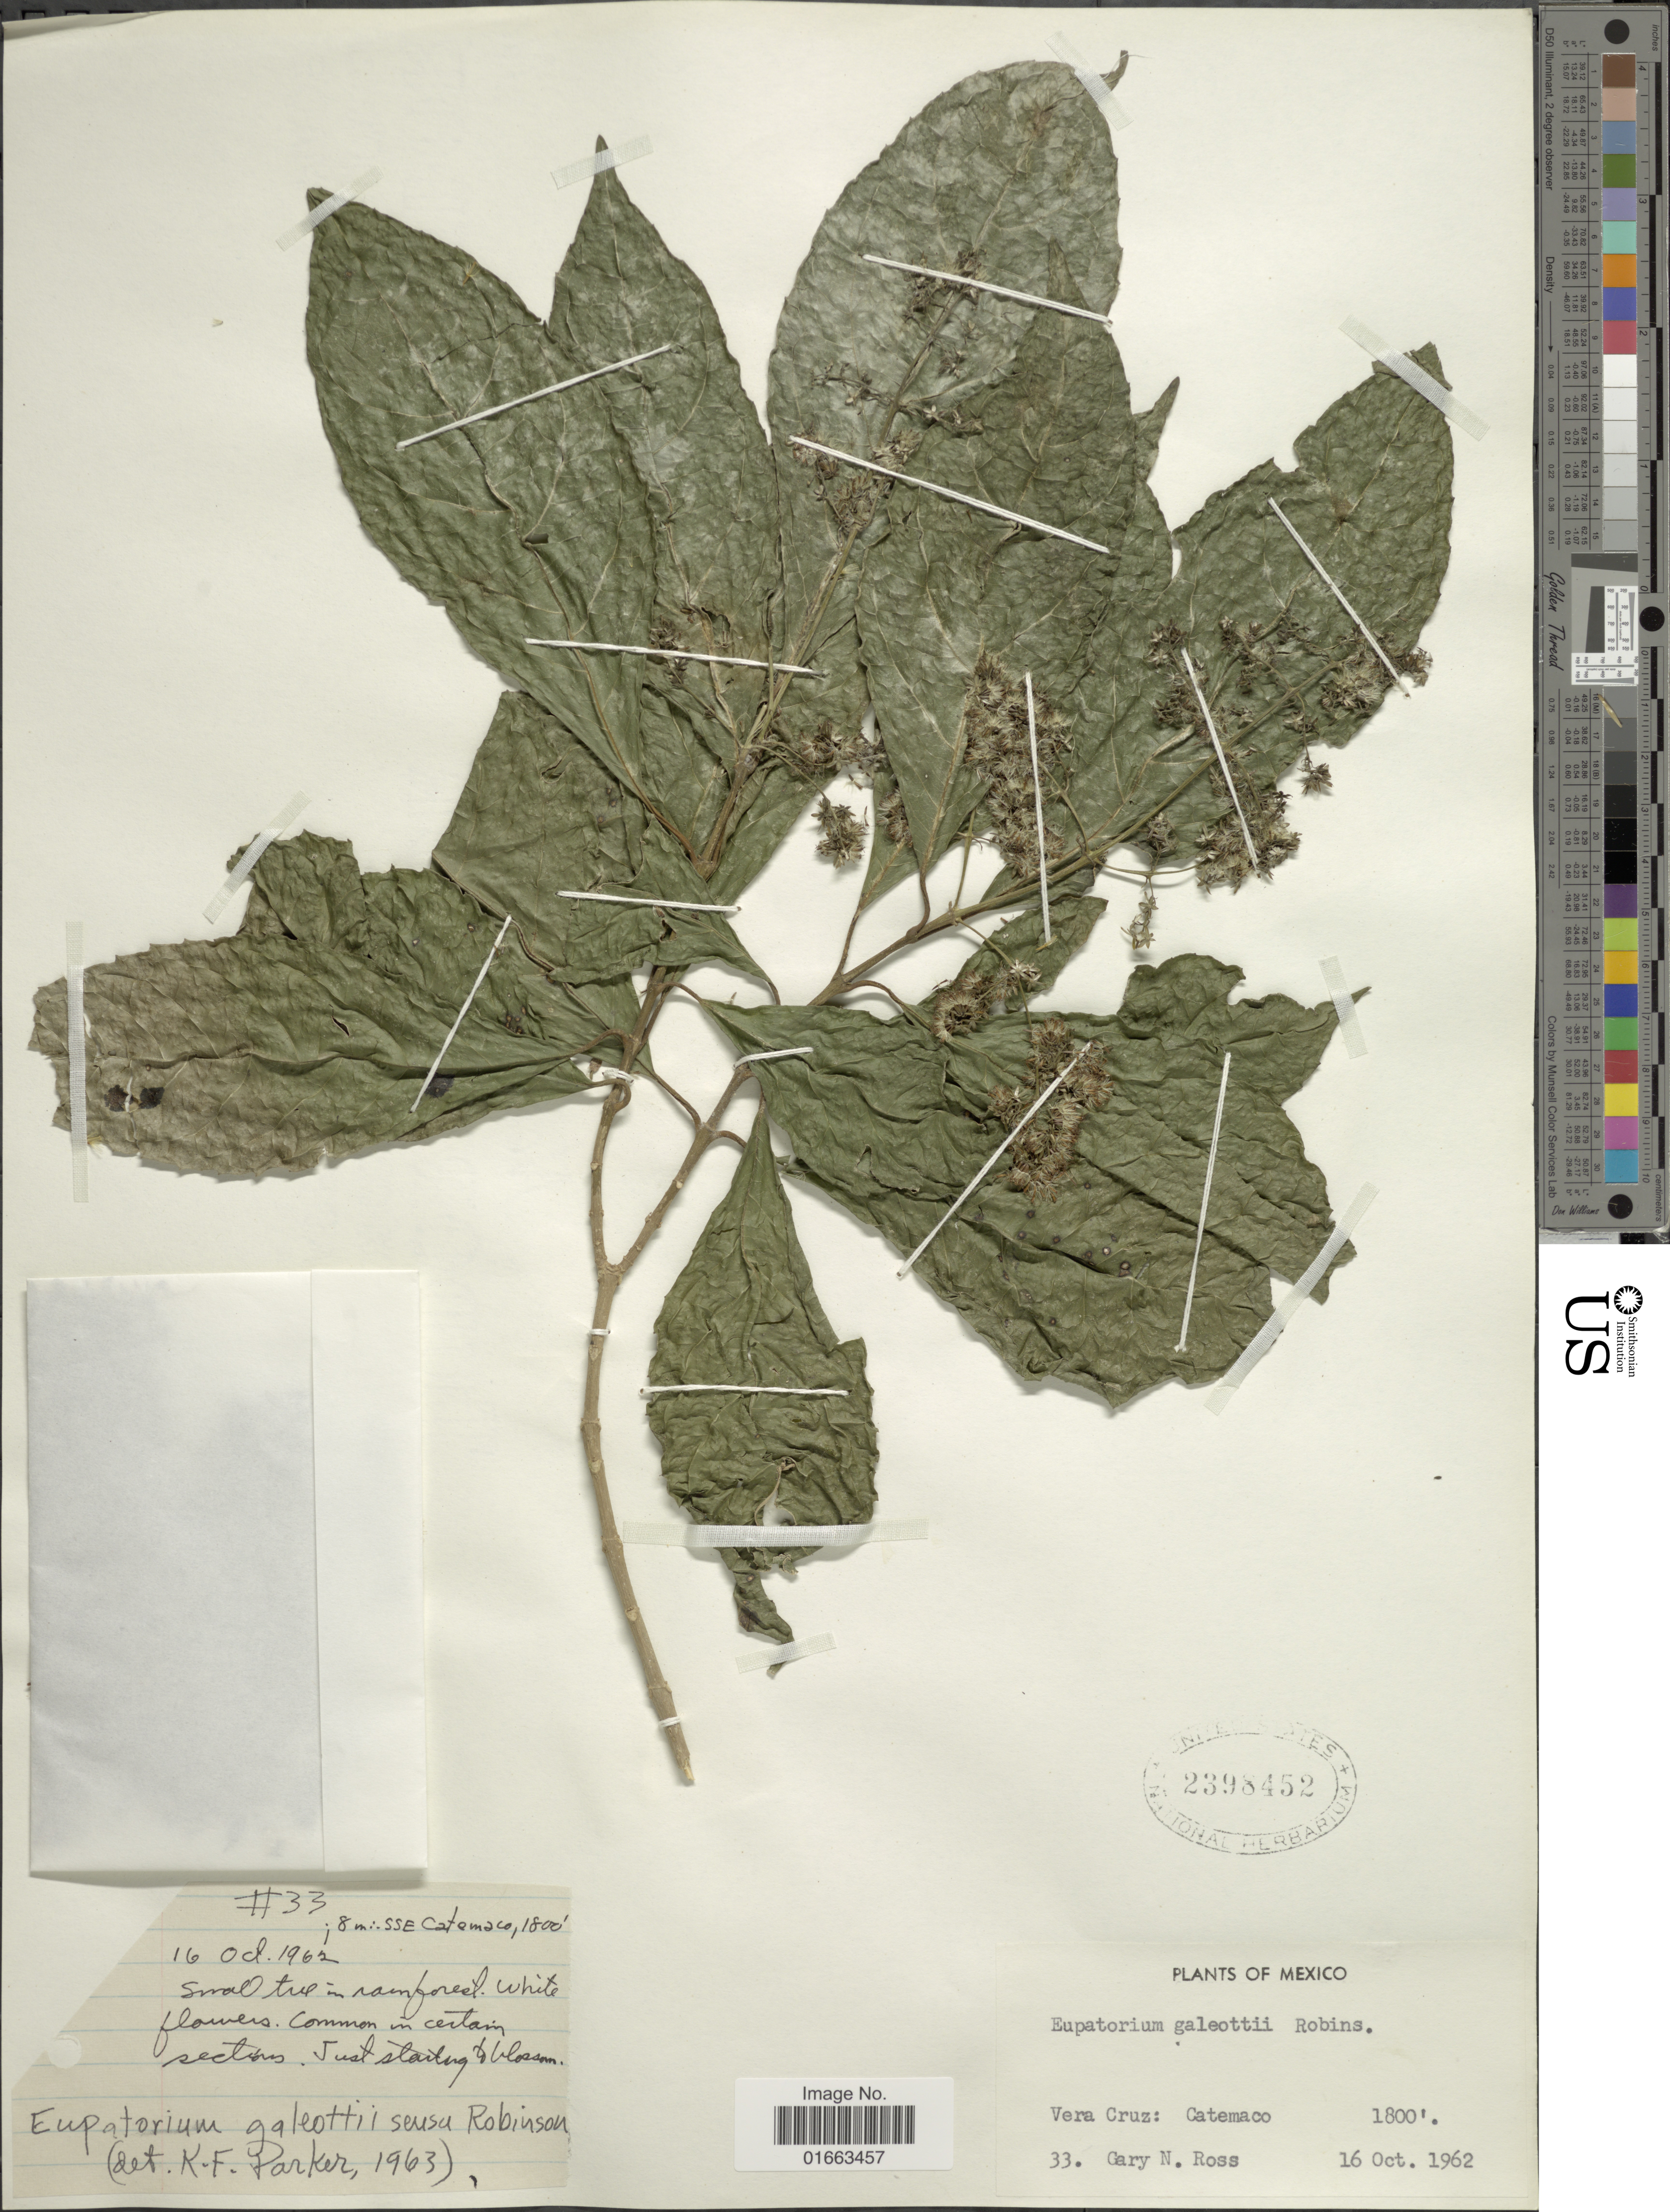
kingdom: Plantae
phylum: Tracheophyta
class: Magnoliopsida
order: Asterales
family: Asteraceae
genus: Koanophyllon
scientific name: Koanophyllon galeottii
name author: (B.L. Rob.) R.M. King & H. Rob.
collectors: G. N. Ross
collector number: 33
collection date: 1962-10-16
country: Mexico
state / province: Veracruz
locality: Catemaco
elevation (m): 549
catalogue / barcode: US 2398452